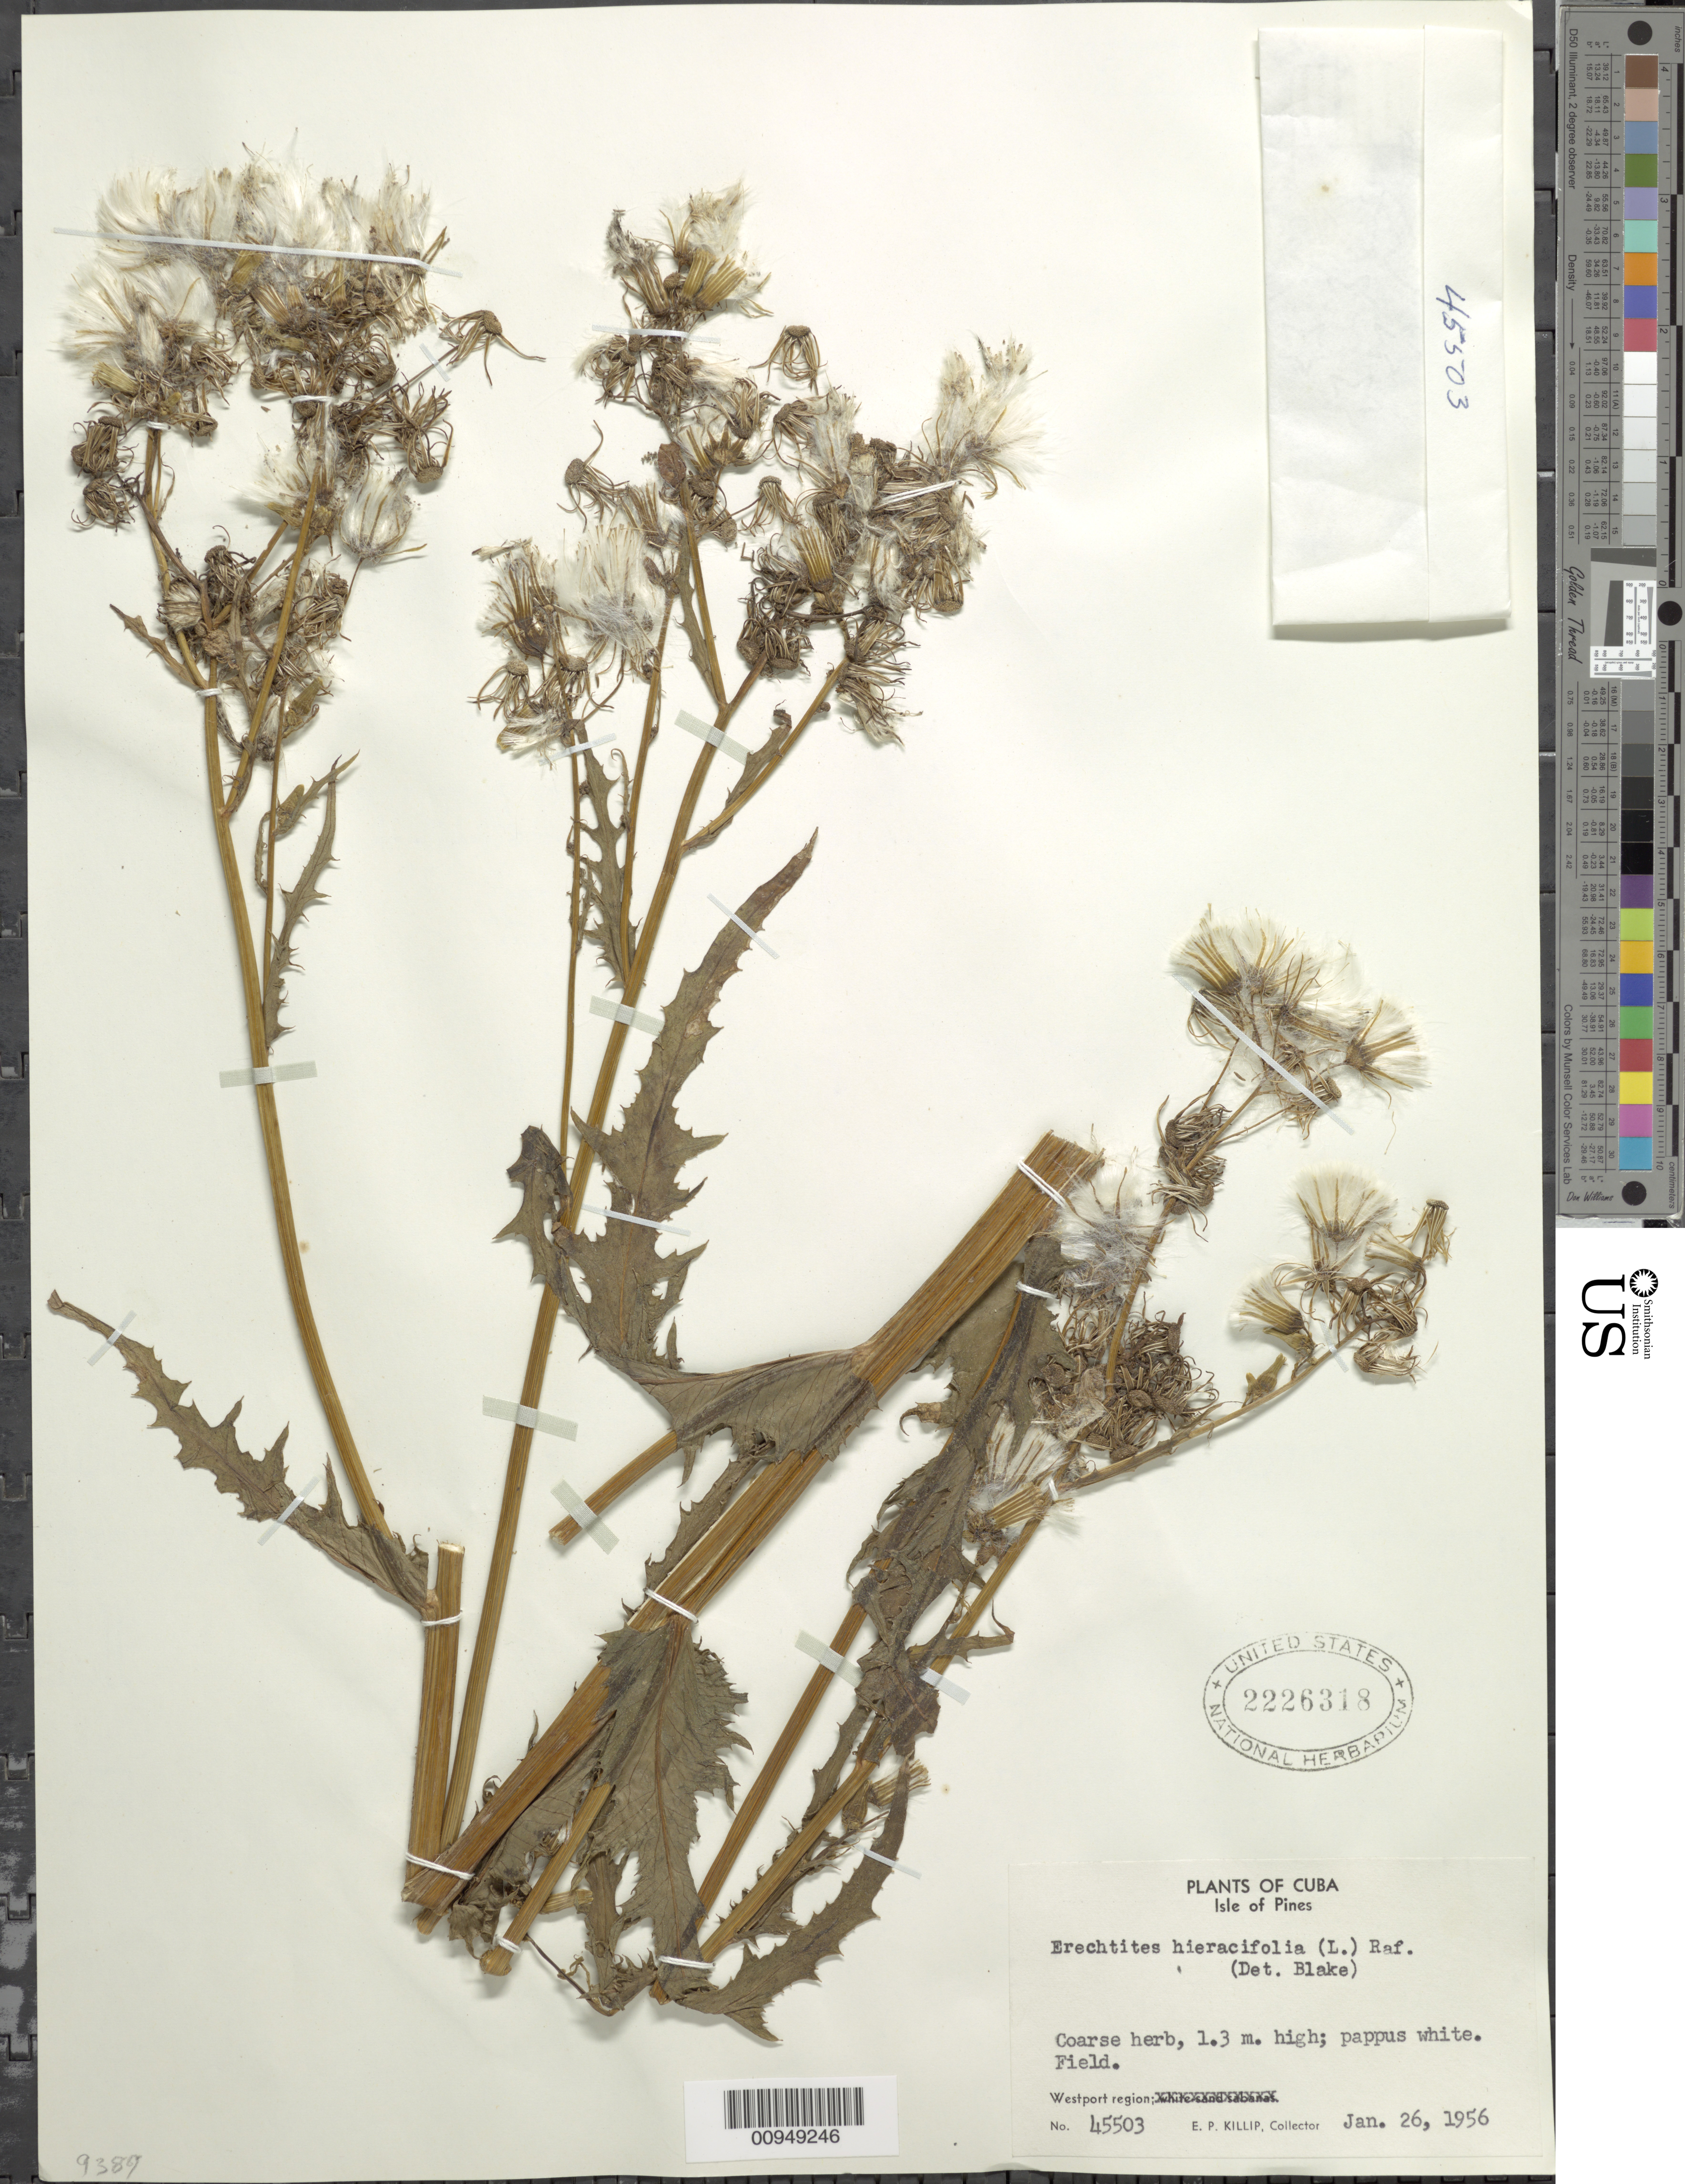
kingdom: Plantae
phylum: Tracheophyta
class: Magnoliopsida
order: Asterales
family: Asteraceae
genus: Erechtites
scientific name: Erechtites hieraciifolius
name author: (L.) Raf. ex DC.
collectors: E. P. Killip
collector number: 45503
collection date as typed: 26 Jan 1956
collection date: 1956-01-26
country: Cuba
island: Isla de la Juventud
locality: Westport region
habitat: Field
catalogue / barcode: US 2226318